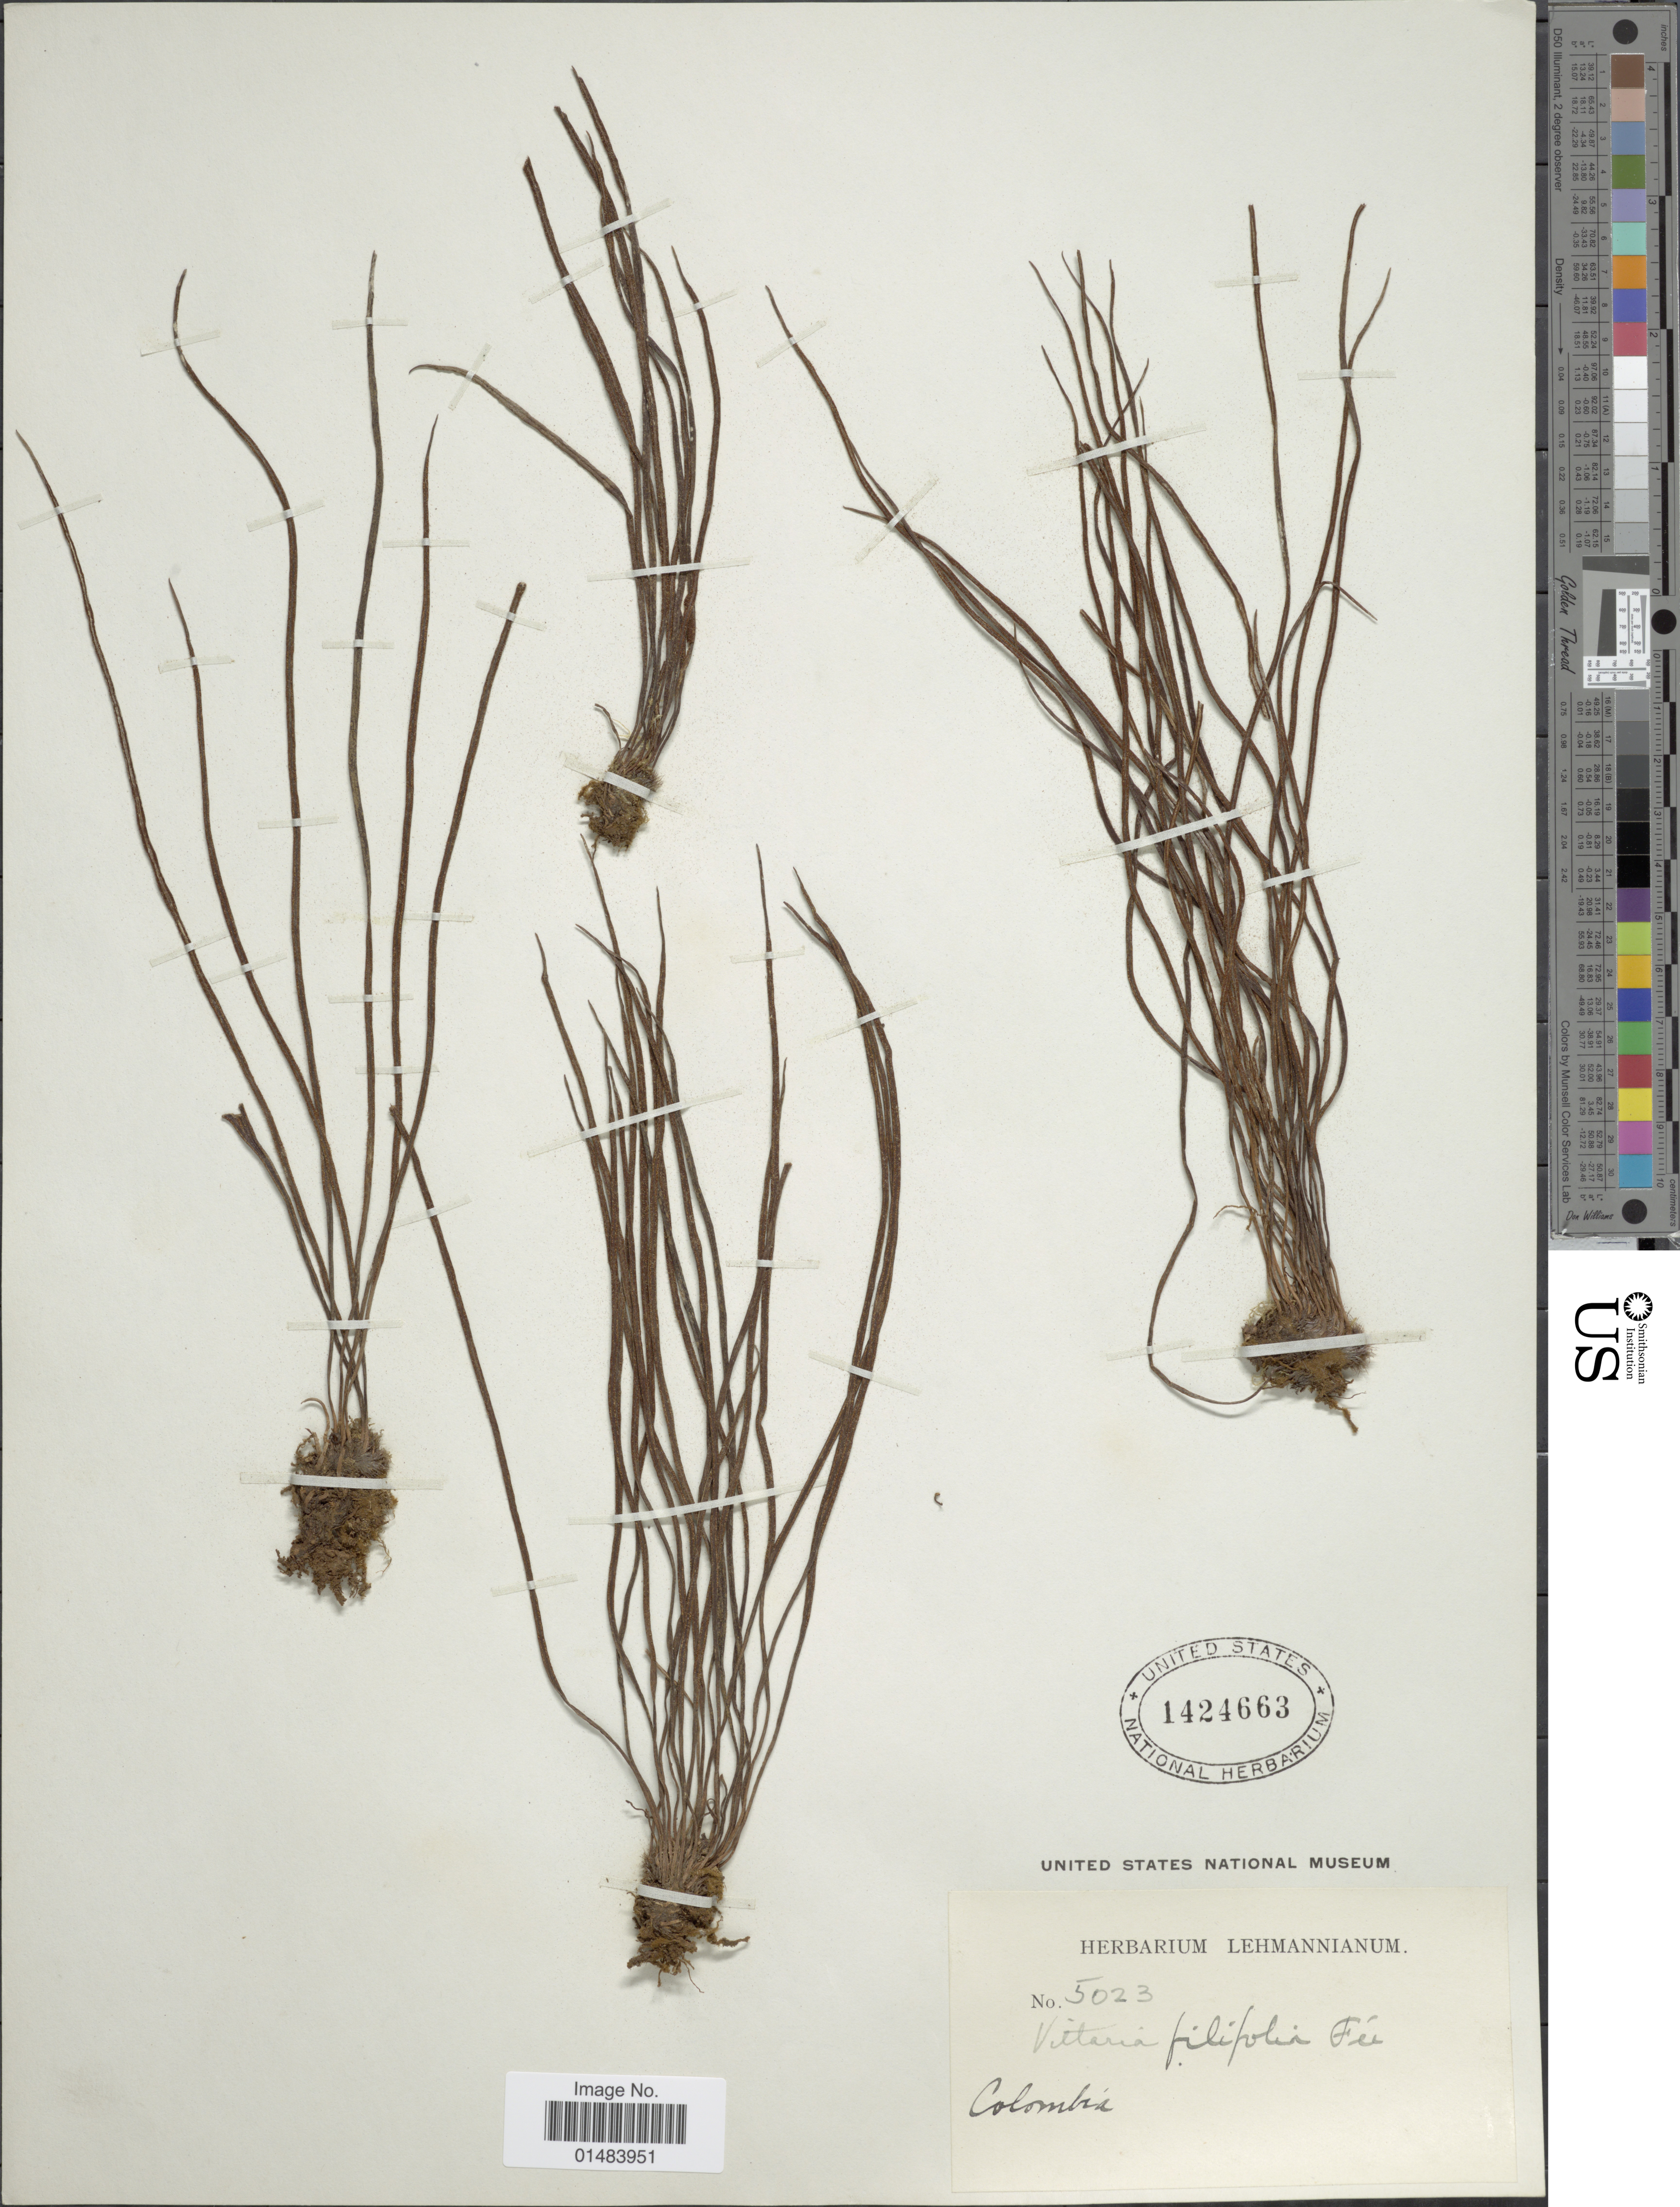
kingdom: Plantae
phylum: Tracheophyta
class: Polypodiopsida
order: Polypodiales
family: Pteridaceae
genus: Vittaria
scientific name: Vittaria graminifolia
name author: Kaulf.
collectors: ex herb. Lehmannianum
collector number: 5032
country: Colombia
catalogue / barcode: US 1424663